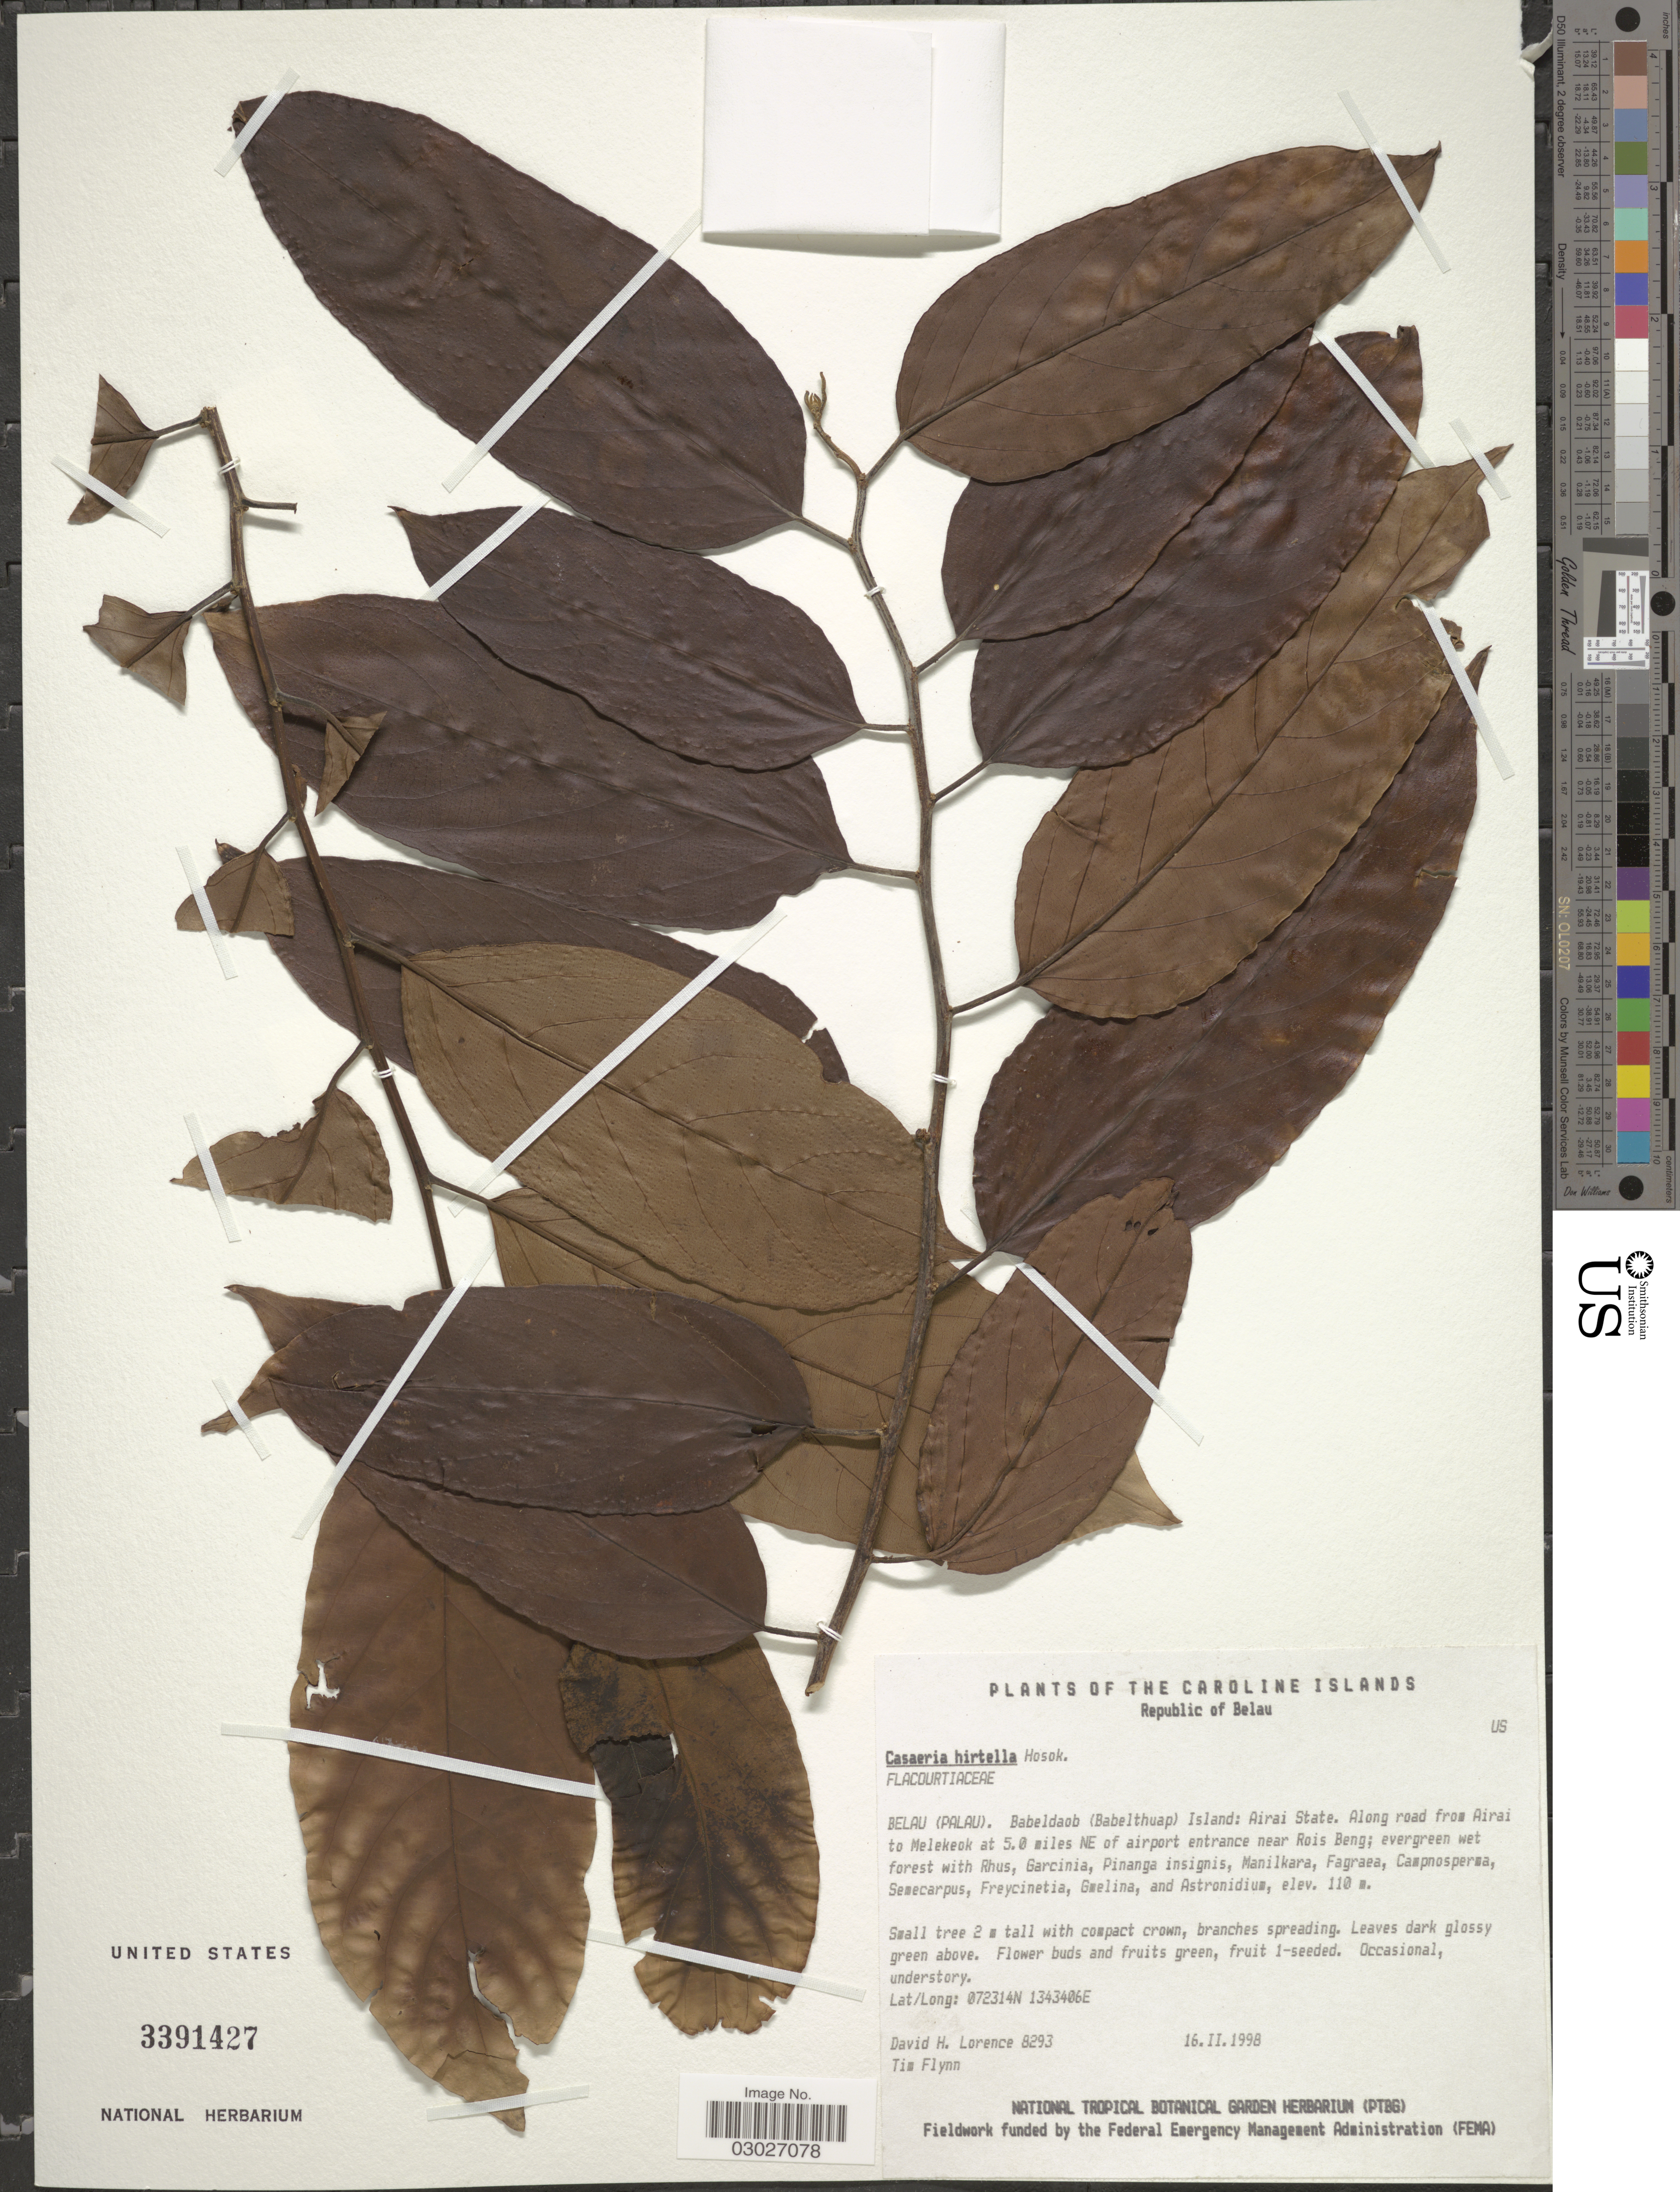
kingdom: Plantae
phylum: Tracheophyta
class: Magnoliopsida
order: Malpighiales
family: Salicaceae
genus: Casearia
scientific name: Casearia hirtella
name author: Hosok.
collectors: D. Lorence & T. Flynn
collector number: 8293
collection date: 1998-02-16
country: Palau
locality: Belau (Palau). Babeldaob (Babelthuap) Island: Airai State. Along road from Airai to Melekeok at 5.0 miles NE of airport entrance near Rois Beng. Caroline Islands.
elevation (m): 110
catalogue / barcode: US 3391427